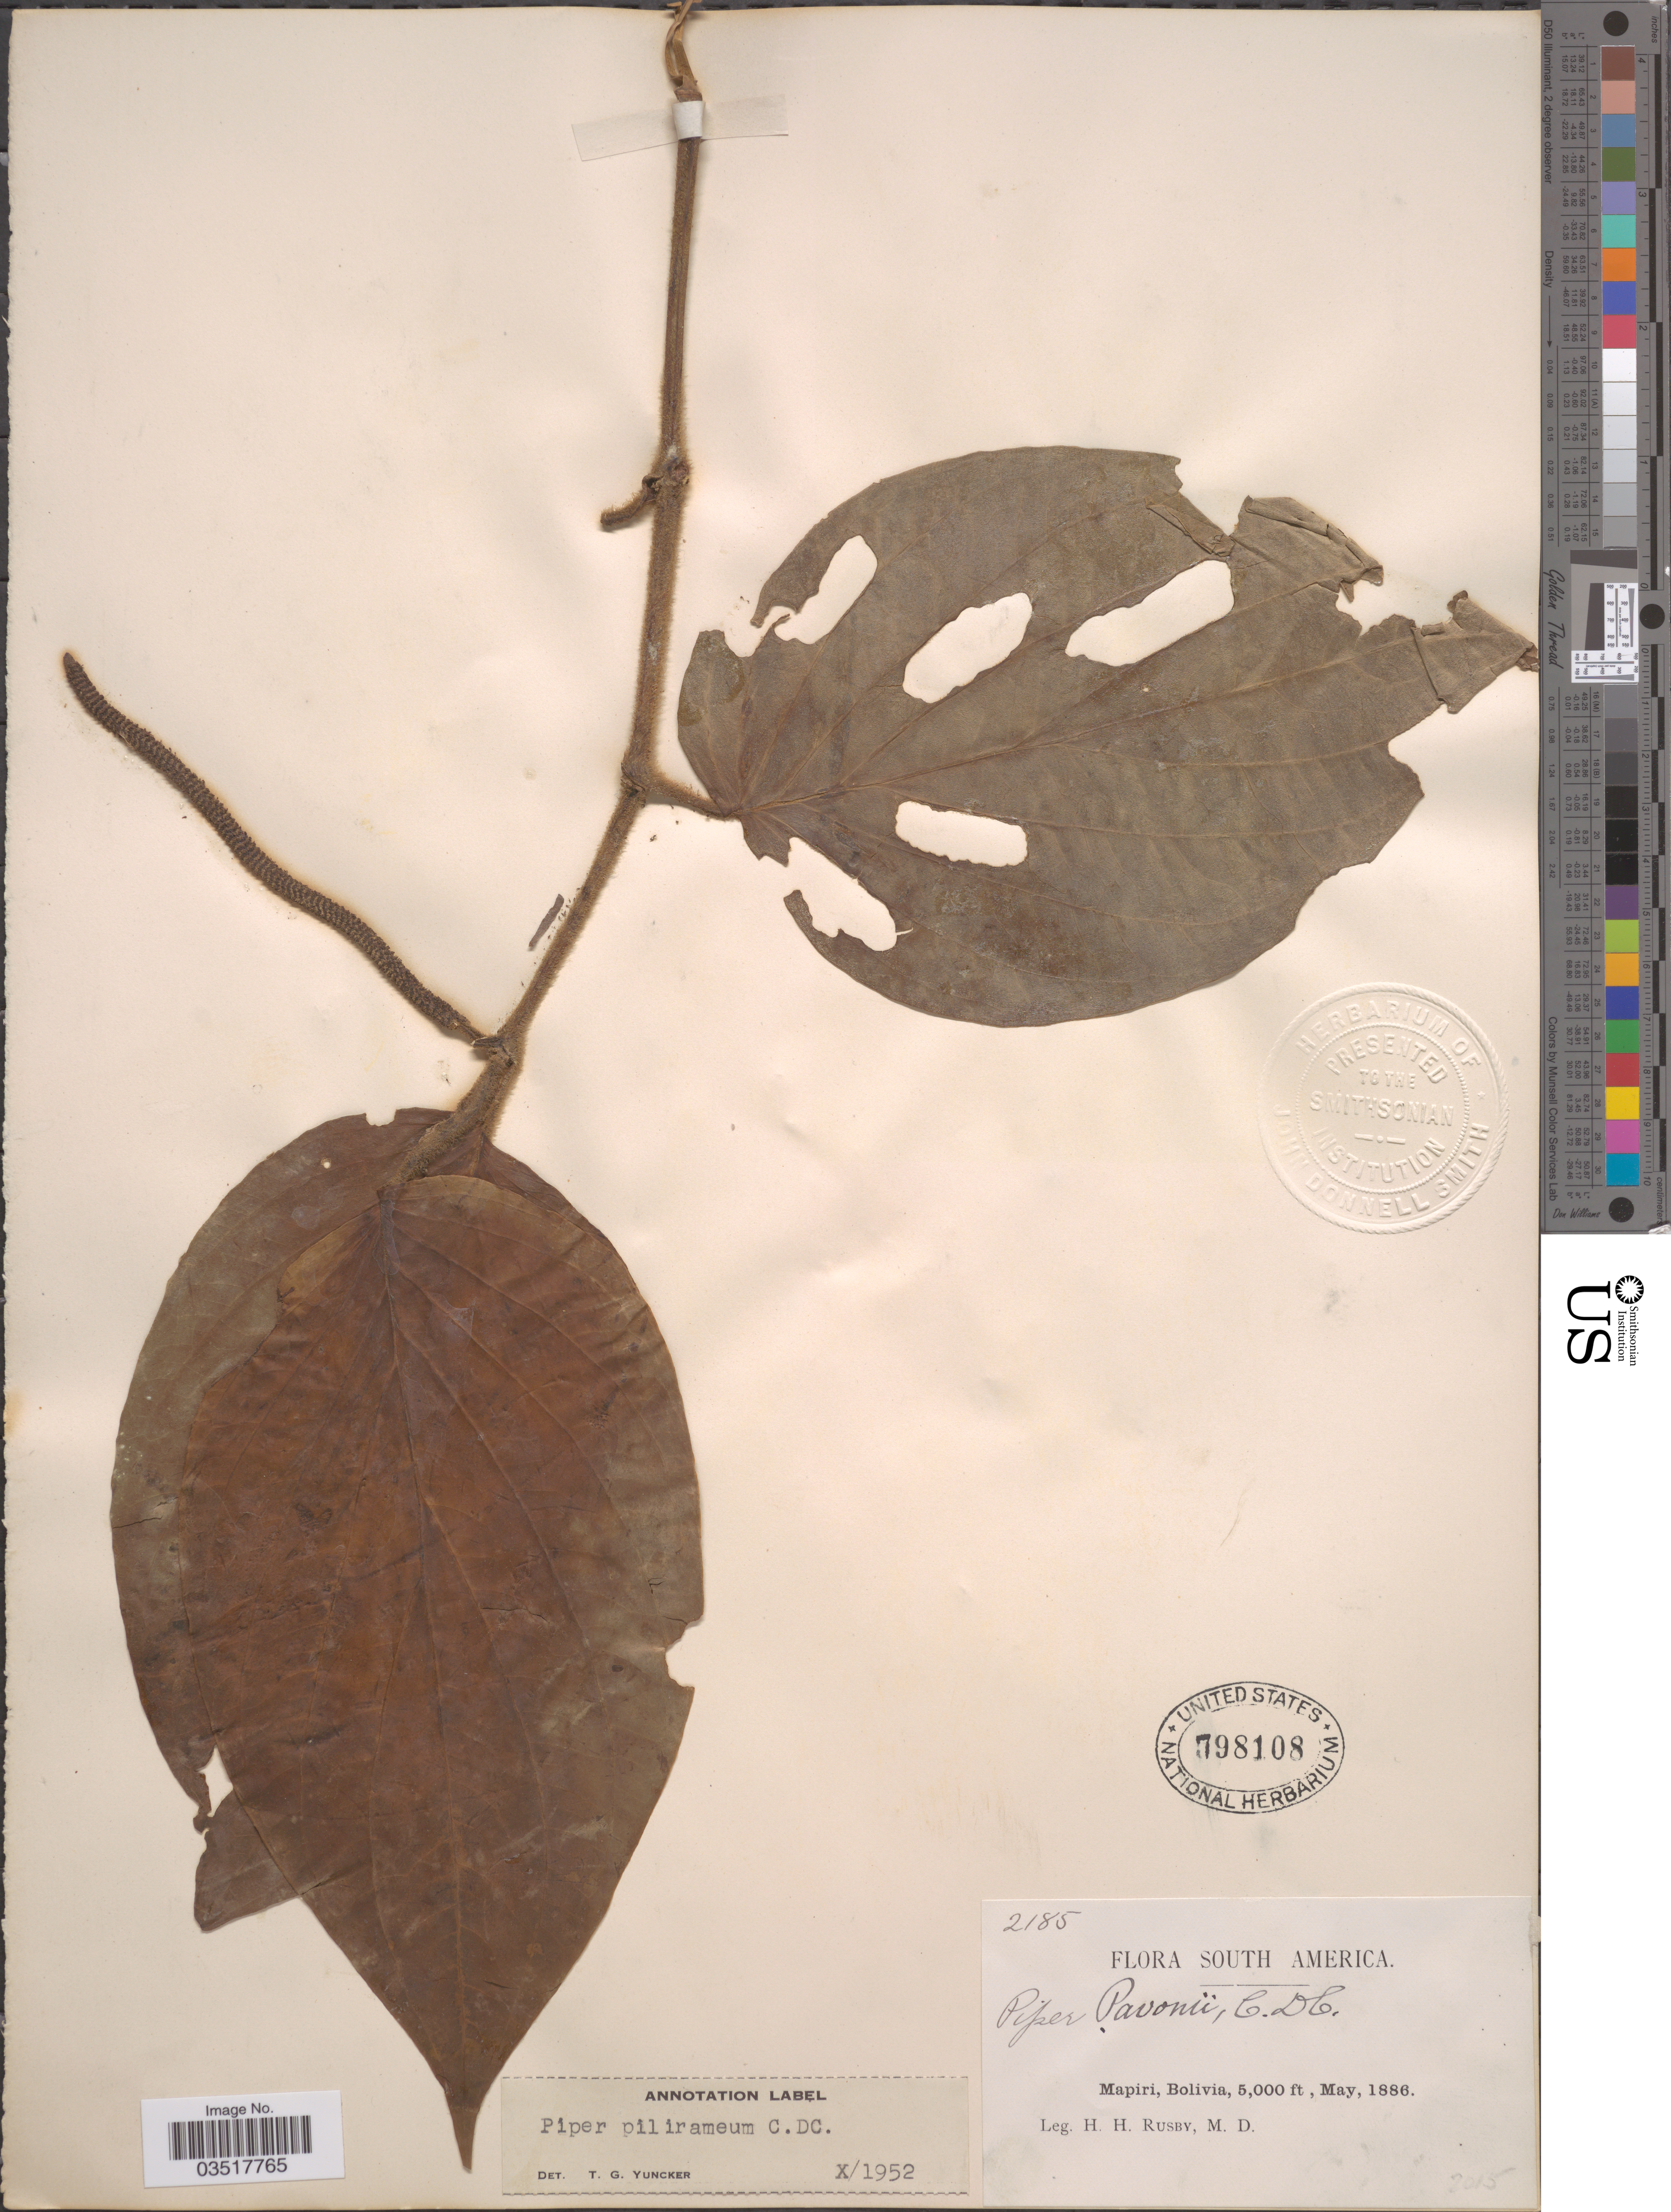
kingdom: Plantae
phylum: Tracheophyta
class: Magnoliopsida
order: Piperales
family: Piperaceae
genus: Piper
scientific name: Piper pilirameum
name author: C. DC.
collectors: H. H. Rusby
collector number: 2185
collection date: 1886-05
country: Bolivia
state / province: La Páz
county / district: Larecaja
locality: Mapiri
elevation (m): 1524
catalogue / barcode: US 798108